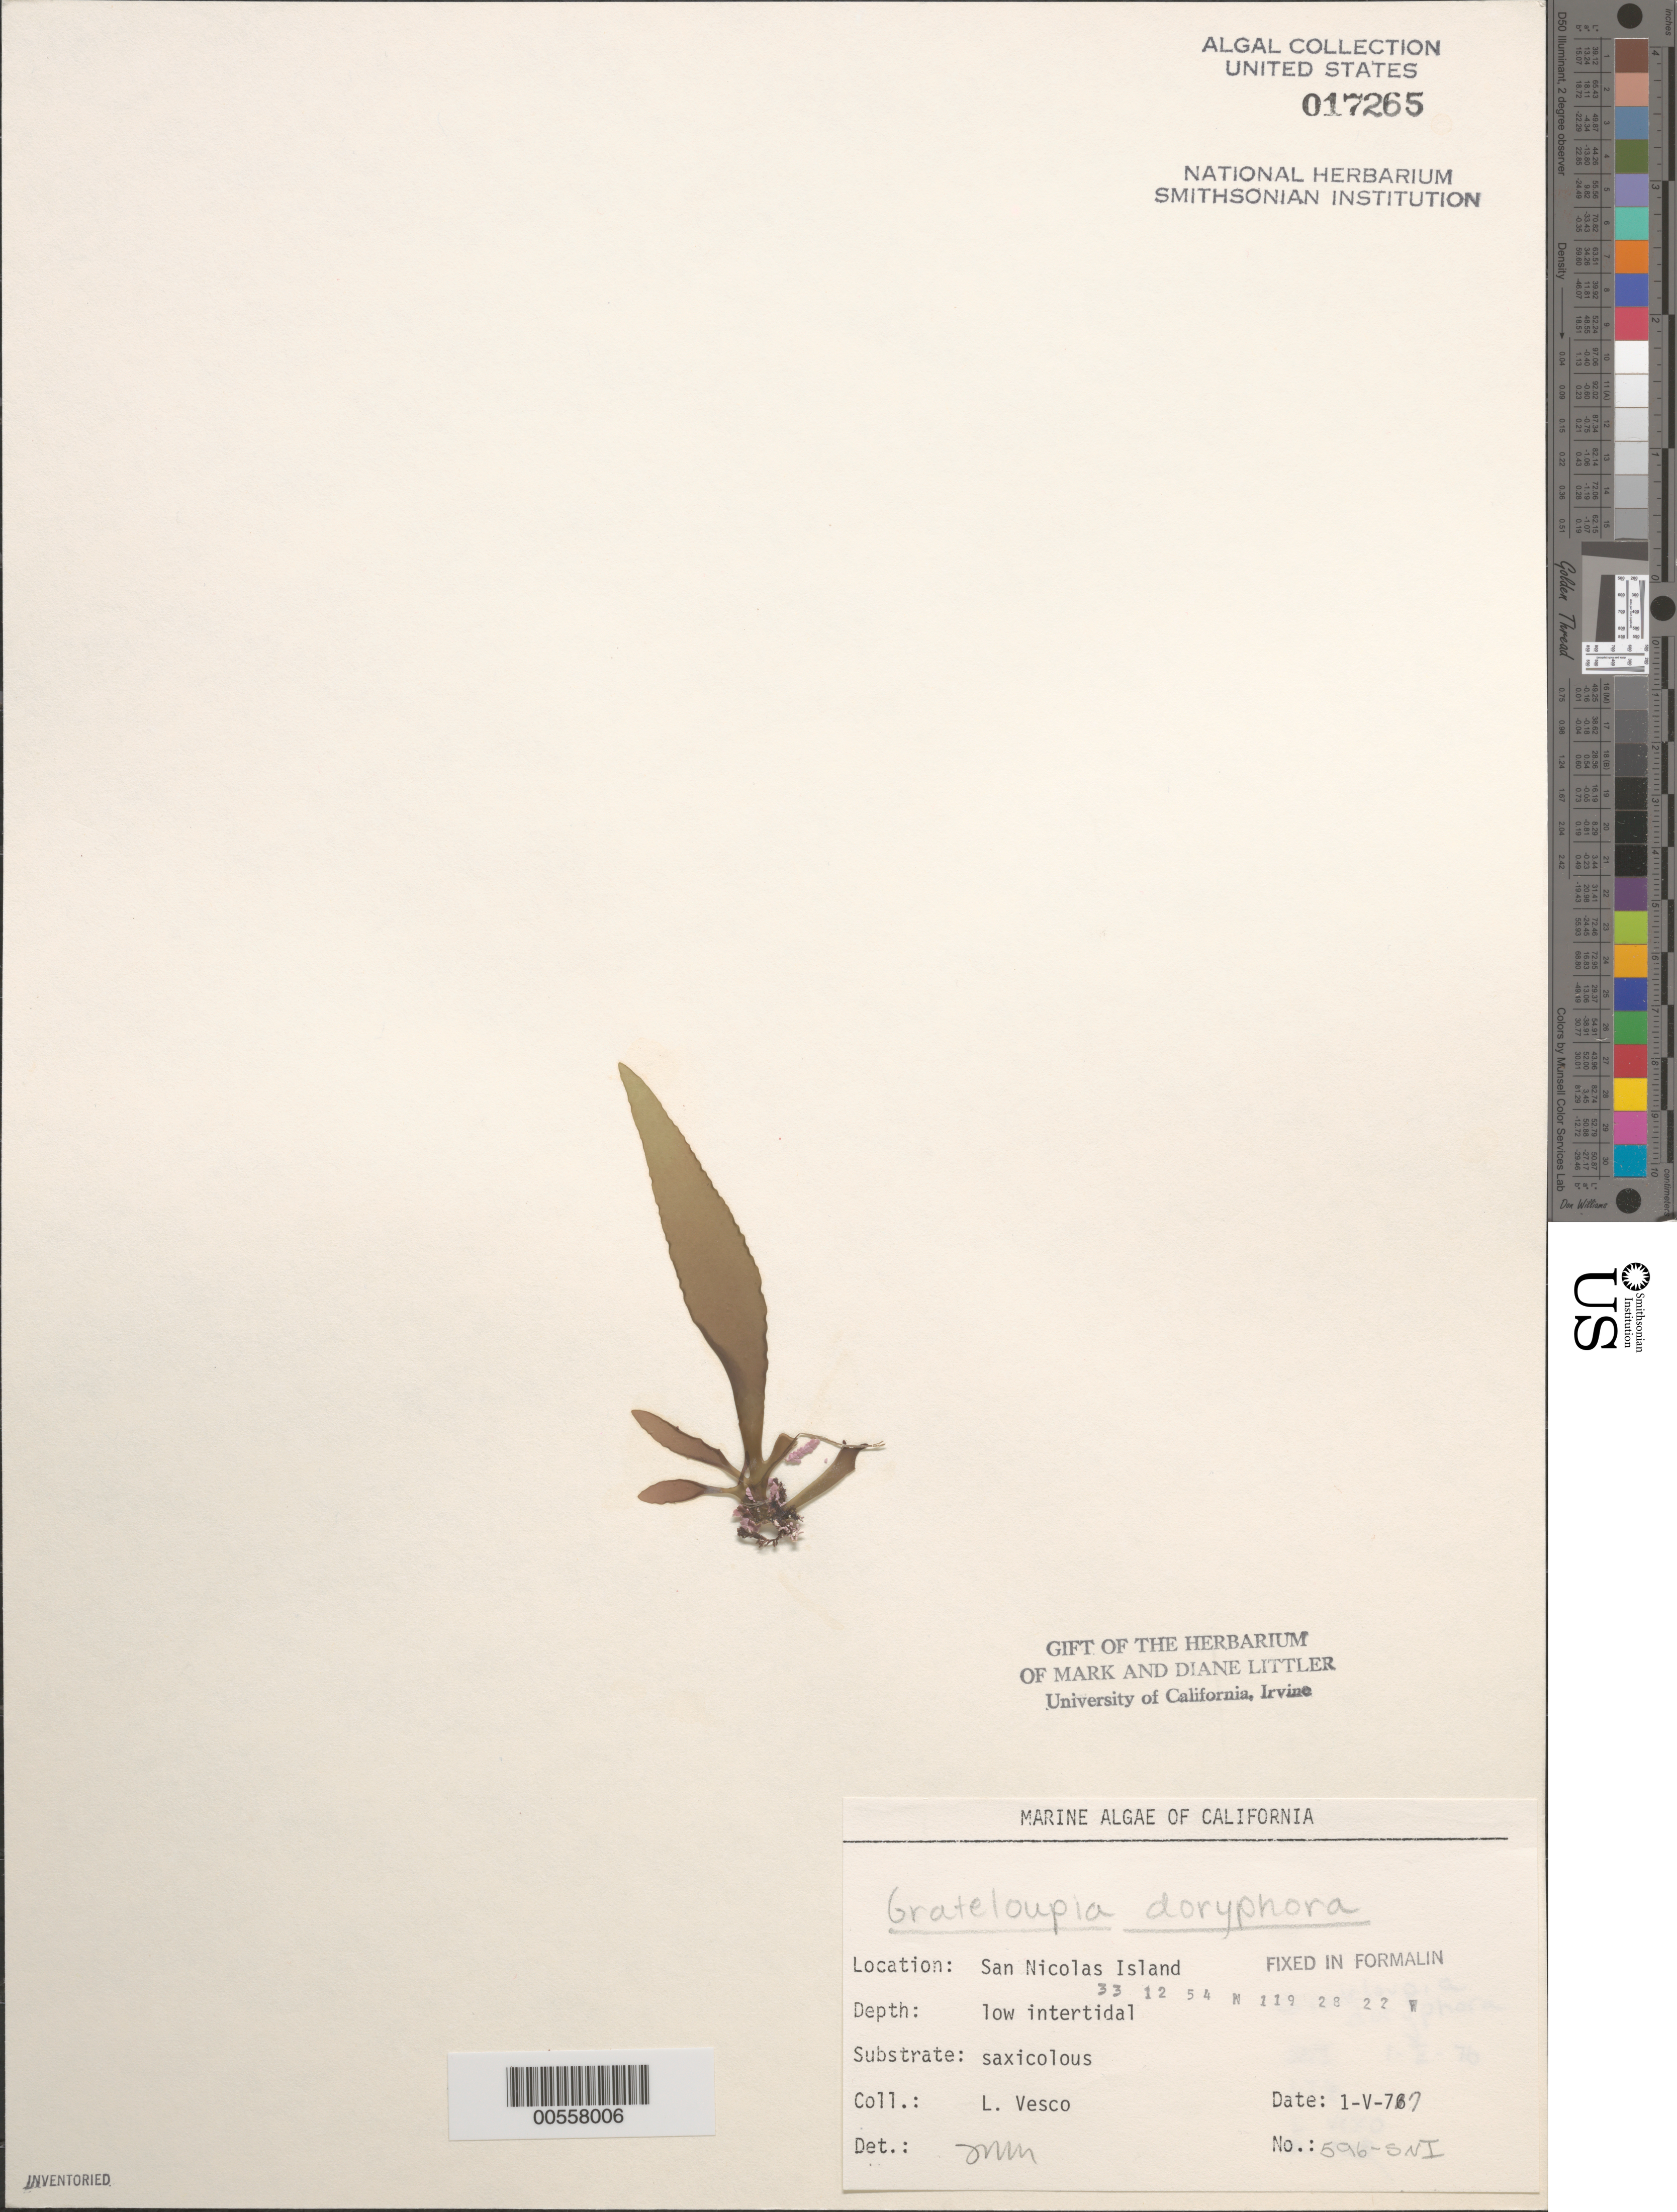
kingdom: Plantae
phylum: Rhodophyta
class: Florideophyceae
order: Halymeniales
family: Halymeniaceae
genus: Grateloupia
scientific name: Grateloupia doryphora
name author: (Mont.) Howe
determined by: Murray, S. N.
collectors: L. Vesco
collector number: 596-sni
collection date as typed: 01 May 1977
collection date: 1977-05-01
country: United States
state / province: California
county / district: Ventura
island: San Nicolas Island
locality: Dutch Harbor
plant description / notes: BLM-SOCALBIGHT Rocky Intertidal Survey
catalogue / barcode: US 17265